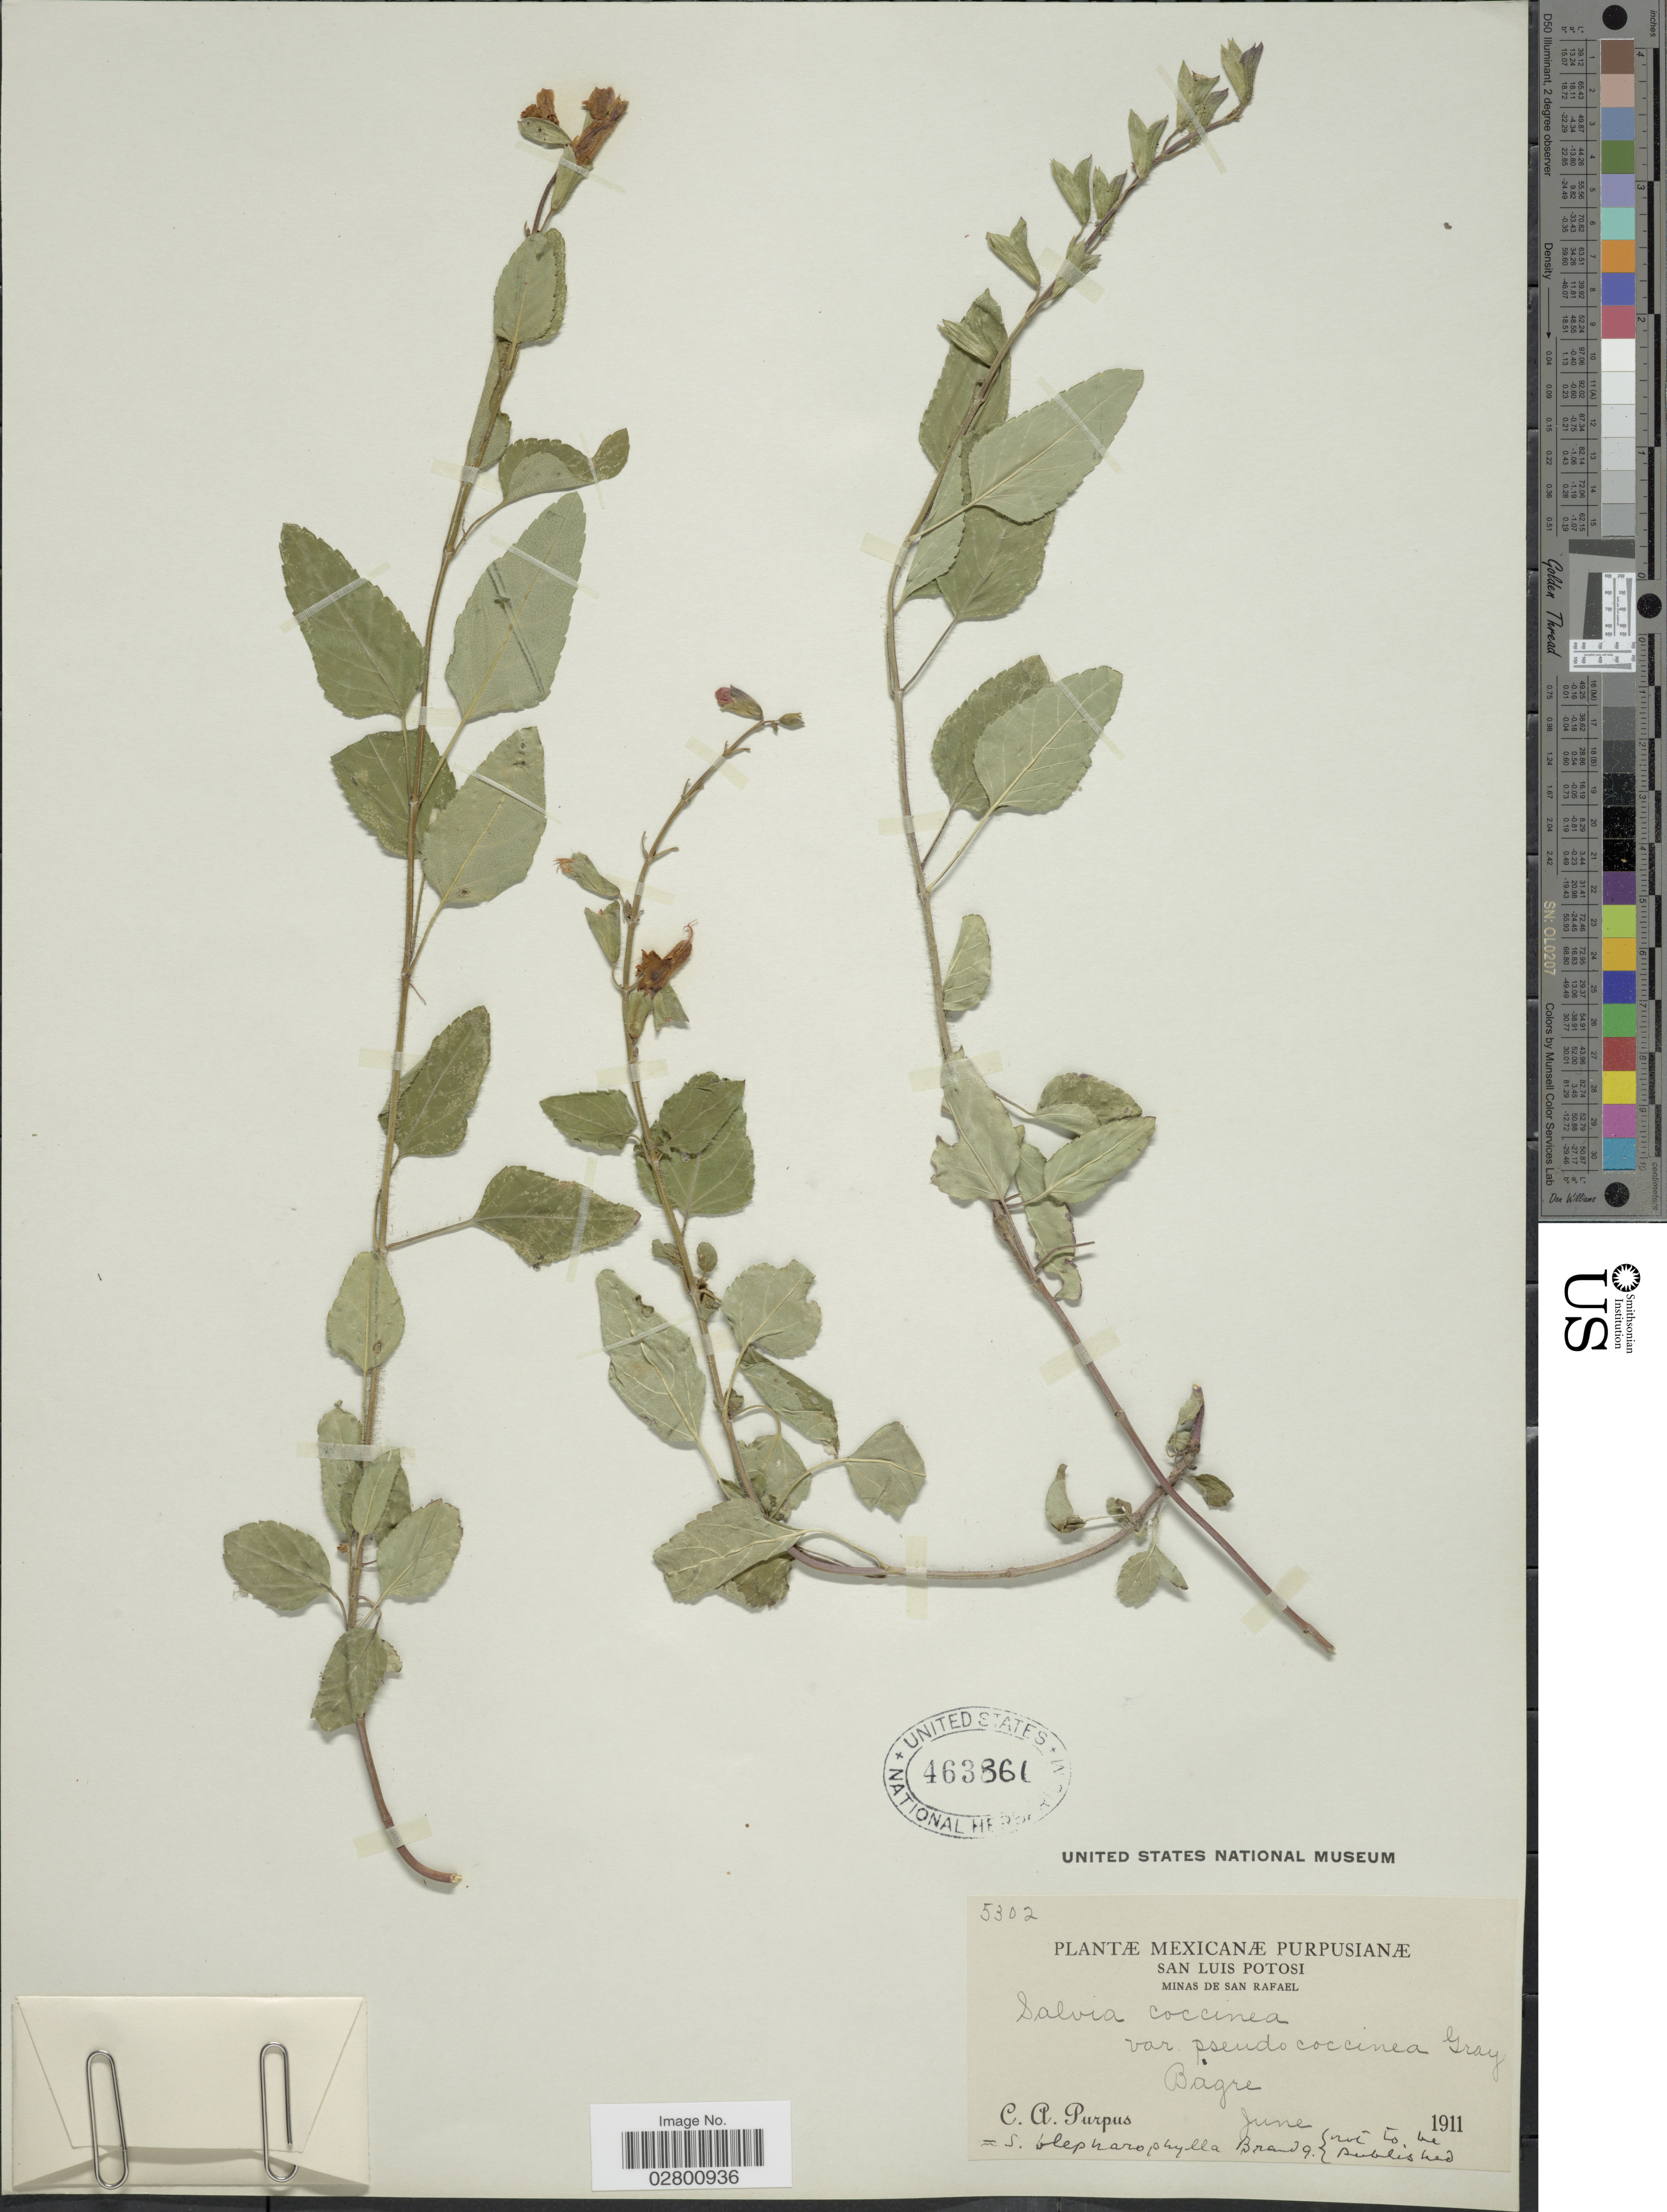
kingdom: Plantae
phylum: Tracheophyta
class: Magnoliopsida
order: Lamiales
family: Lamiaceae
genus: Salvia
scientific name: Salvia coccinea 'Naples Lavender'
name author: L. f. ex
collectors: C. A. Purpus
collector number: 5302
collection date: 1911-06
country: Mexico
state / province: San Luis Potosí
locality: Minas de San Rafael.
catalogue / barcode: US 463861